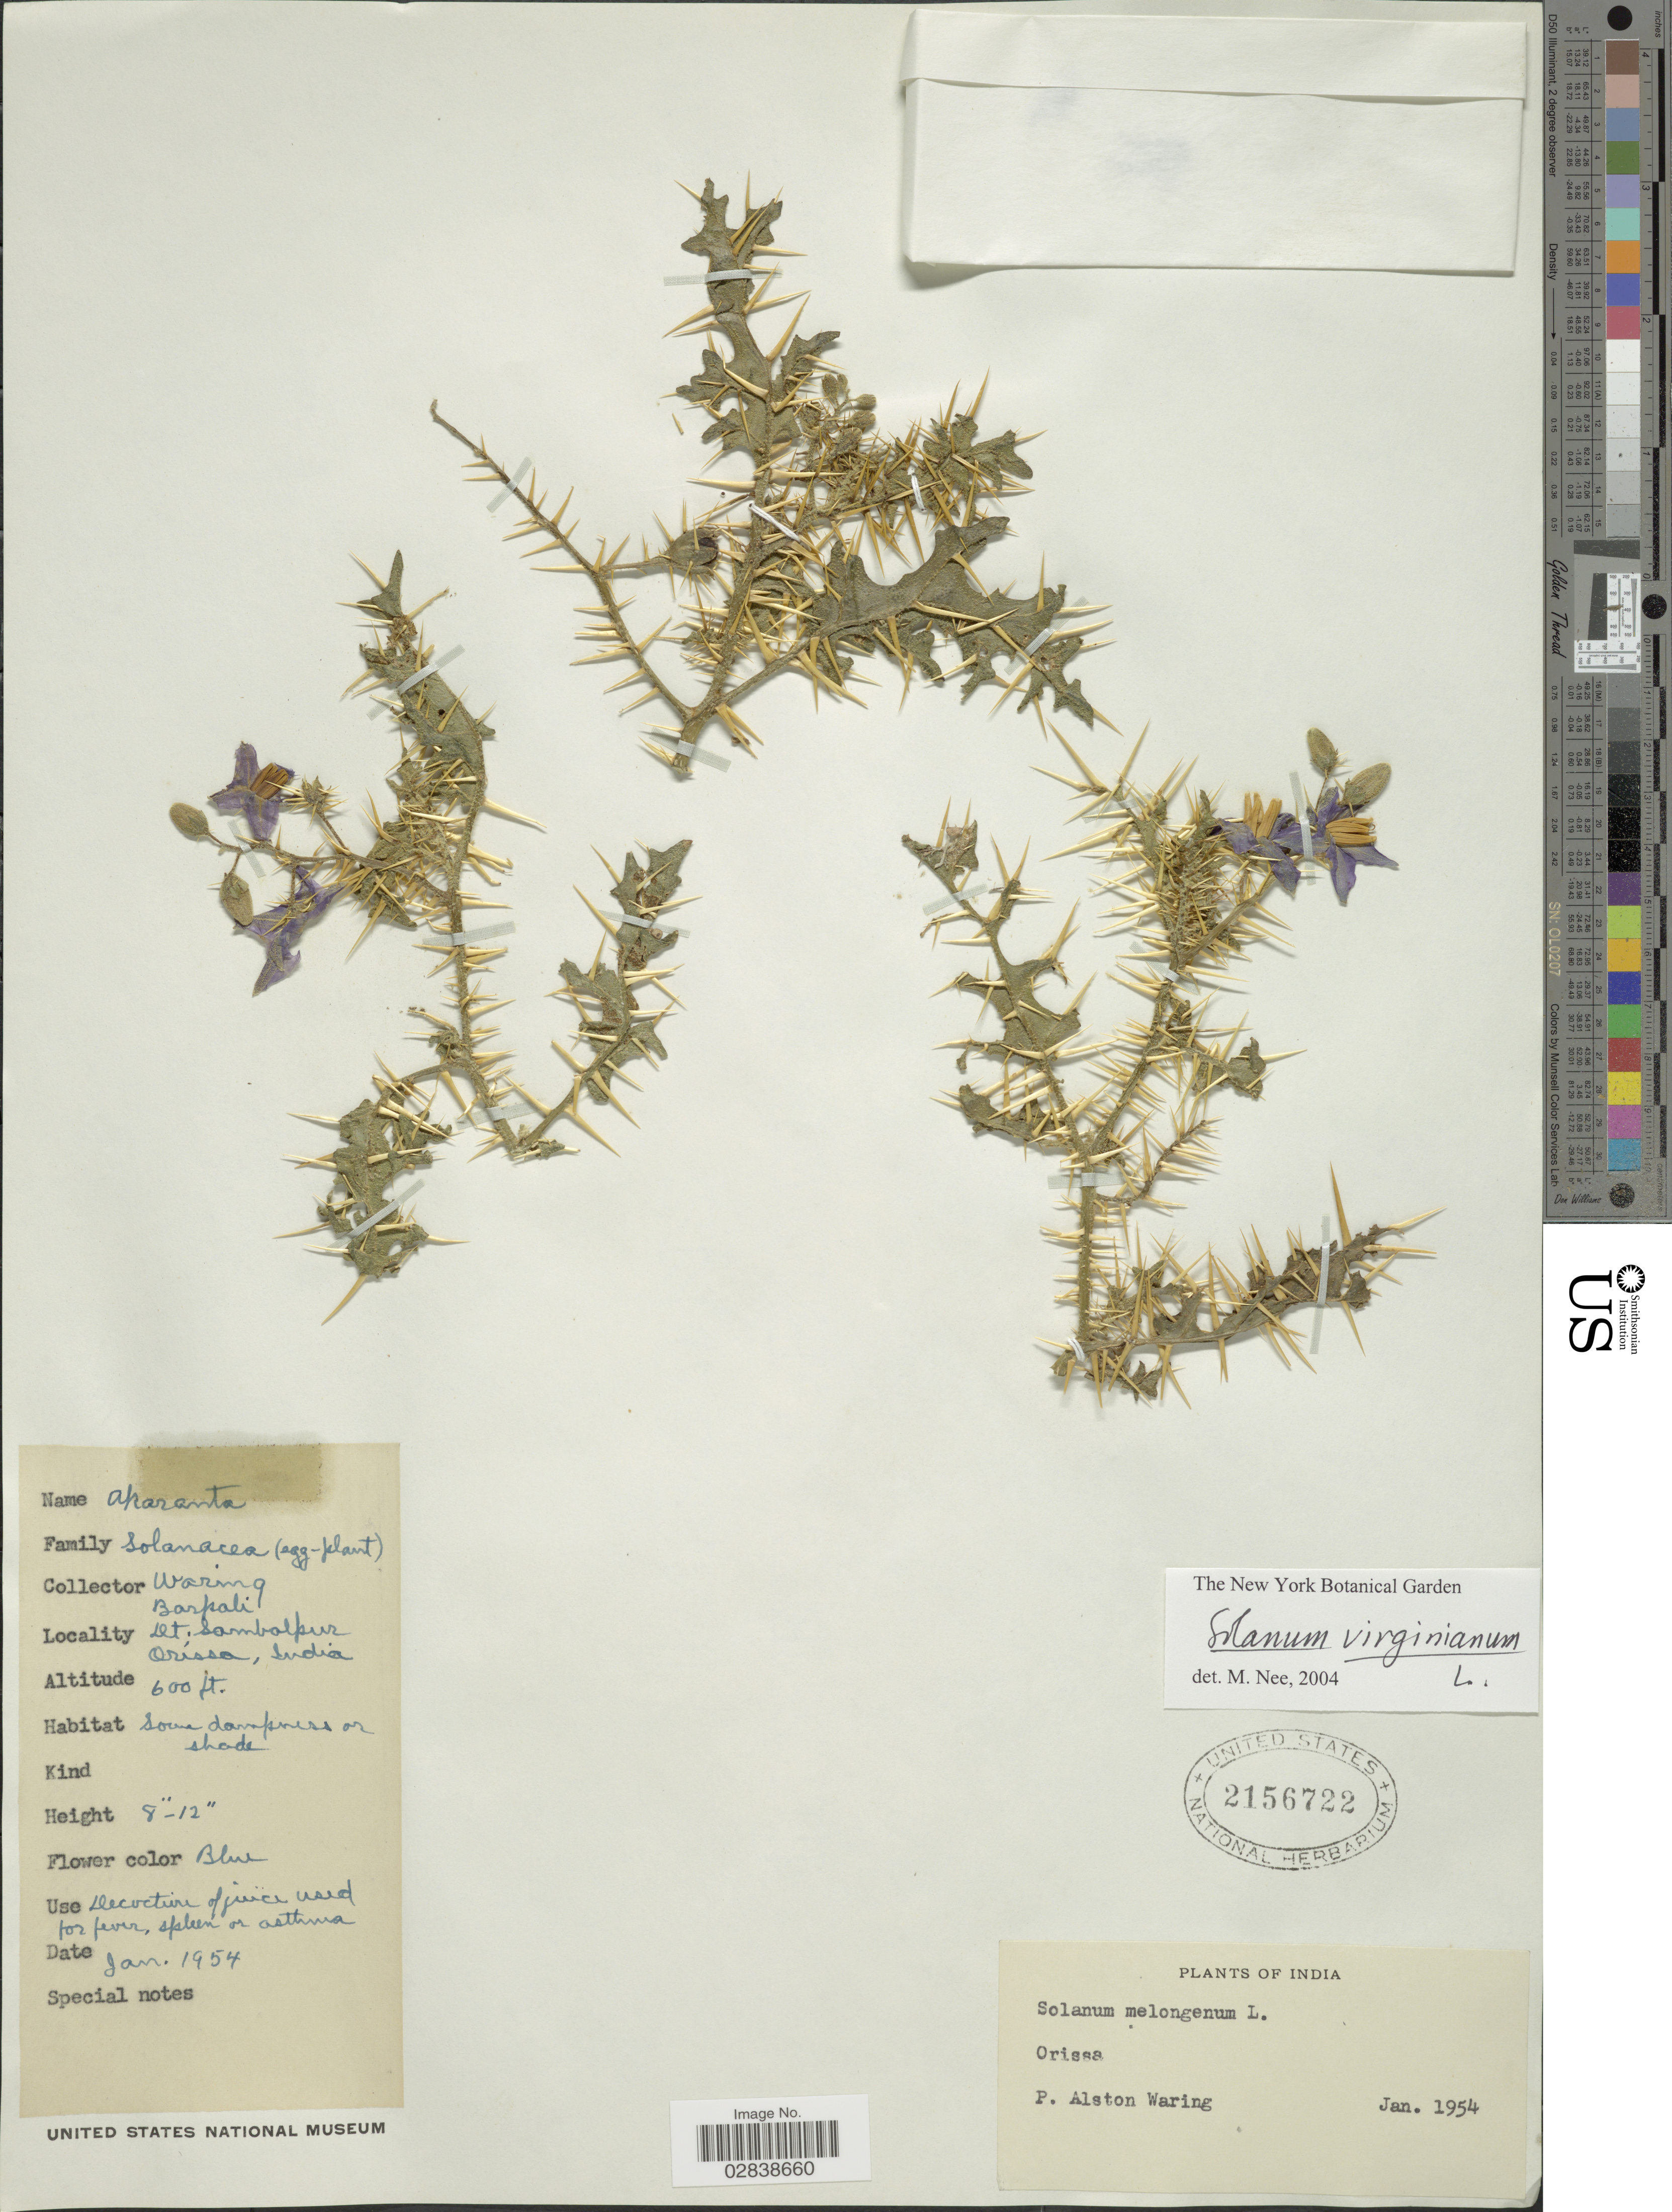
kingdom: Plantae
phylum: Tracheophyta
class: Magnoliopsida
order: Solanales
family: Solanaceae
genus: Solanum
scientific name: Solanum virginianum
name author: L.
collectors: P. Waring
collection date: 1954-01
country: India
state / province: Orissa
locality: Barpali Dt. Sambalpur.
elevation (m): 183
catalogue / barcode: US 2156722